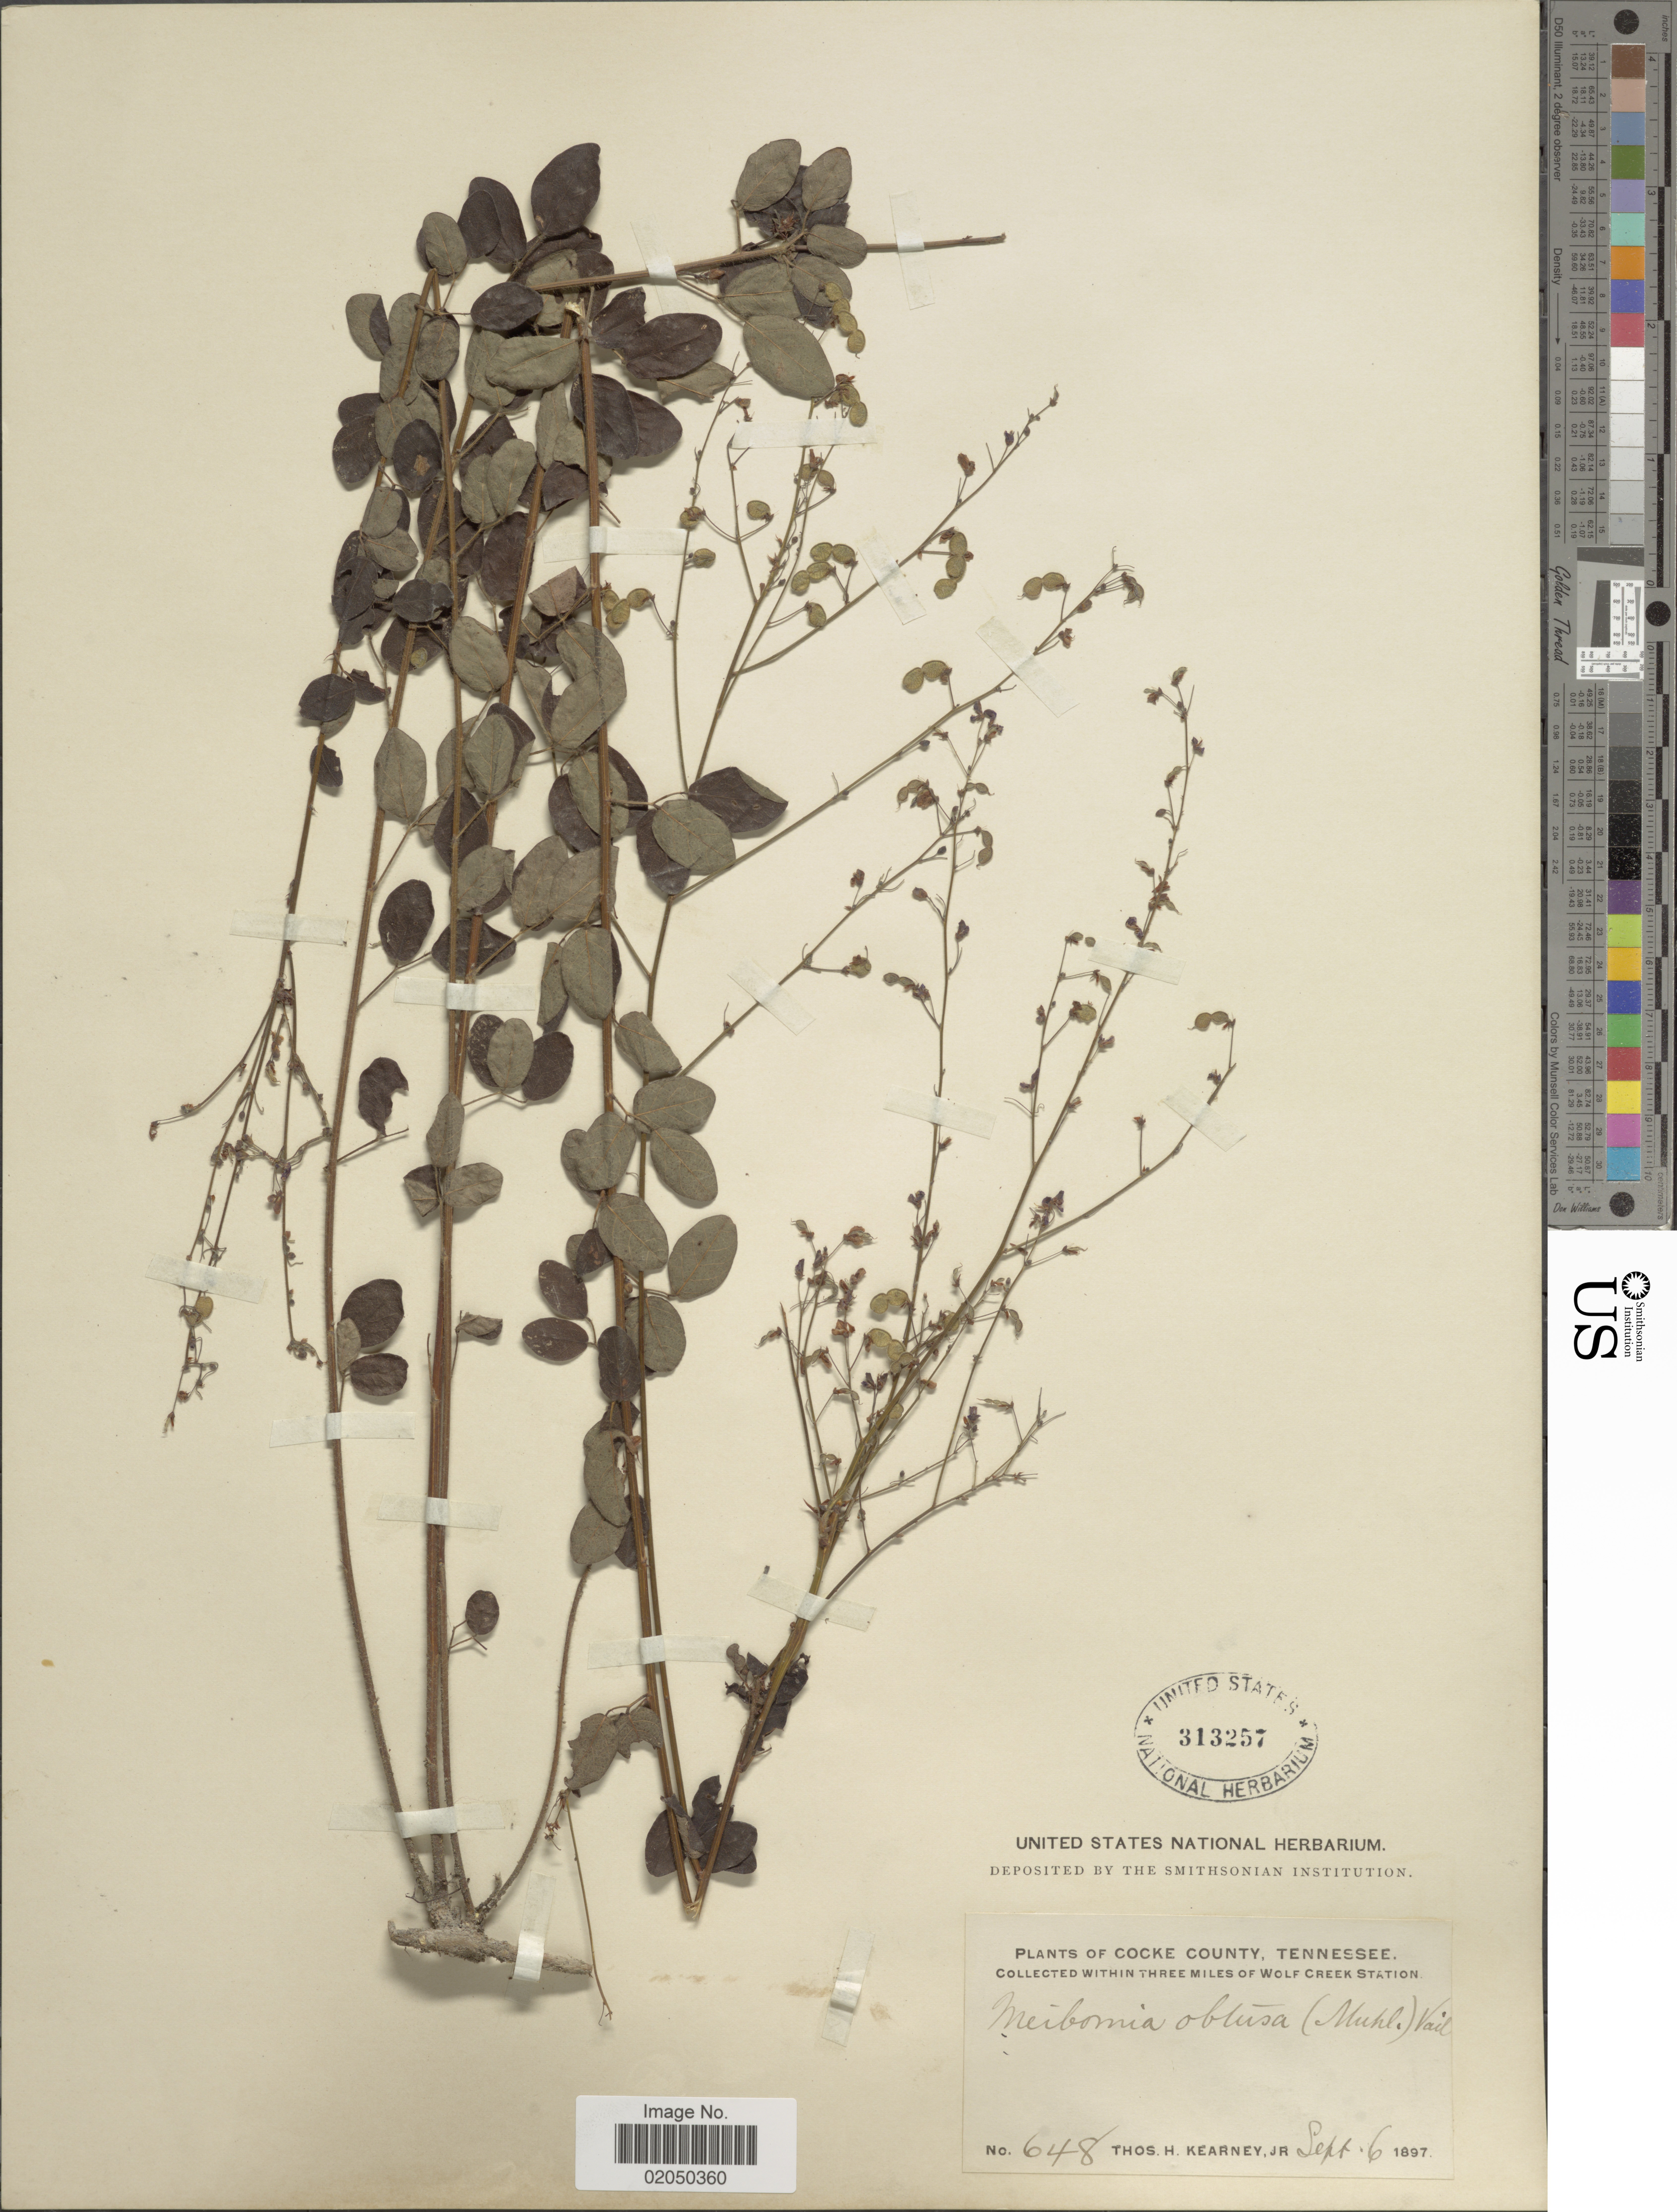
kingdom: Plantae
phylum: Tracheophyta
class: Magnoliopsida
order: Fabales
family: Fabaceae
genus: Desmodium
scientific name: Desmodium ciliare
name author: (Muhl. ex Willd.) DC.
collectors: T. H. Kearney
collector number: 648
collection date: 1897-09-06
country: United States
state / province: Tennessee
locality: Cocke County, within Three miles of Wolf Creek Station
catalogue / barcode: US 313257